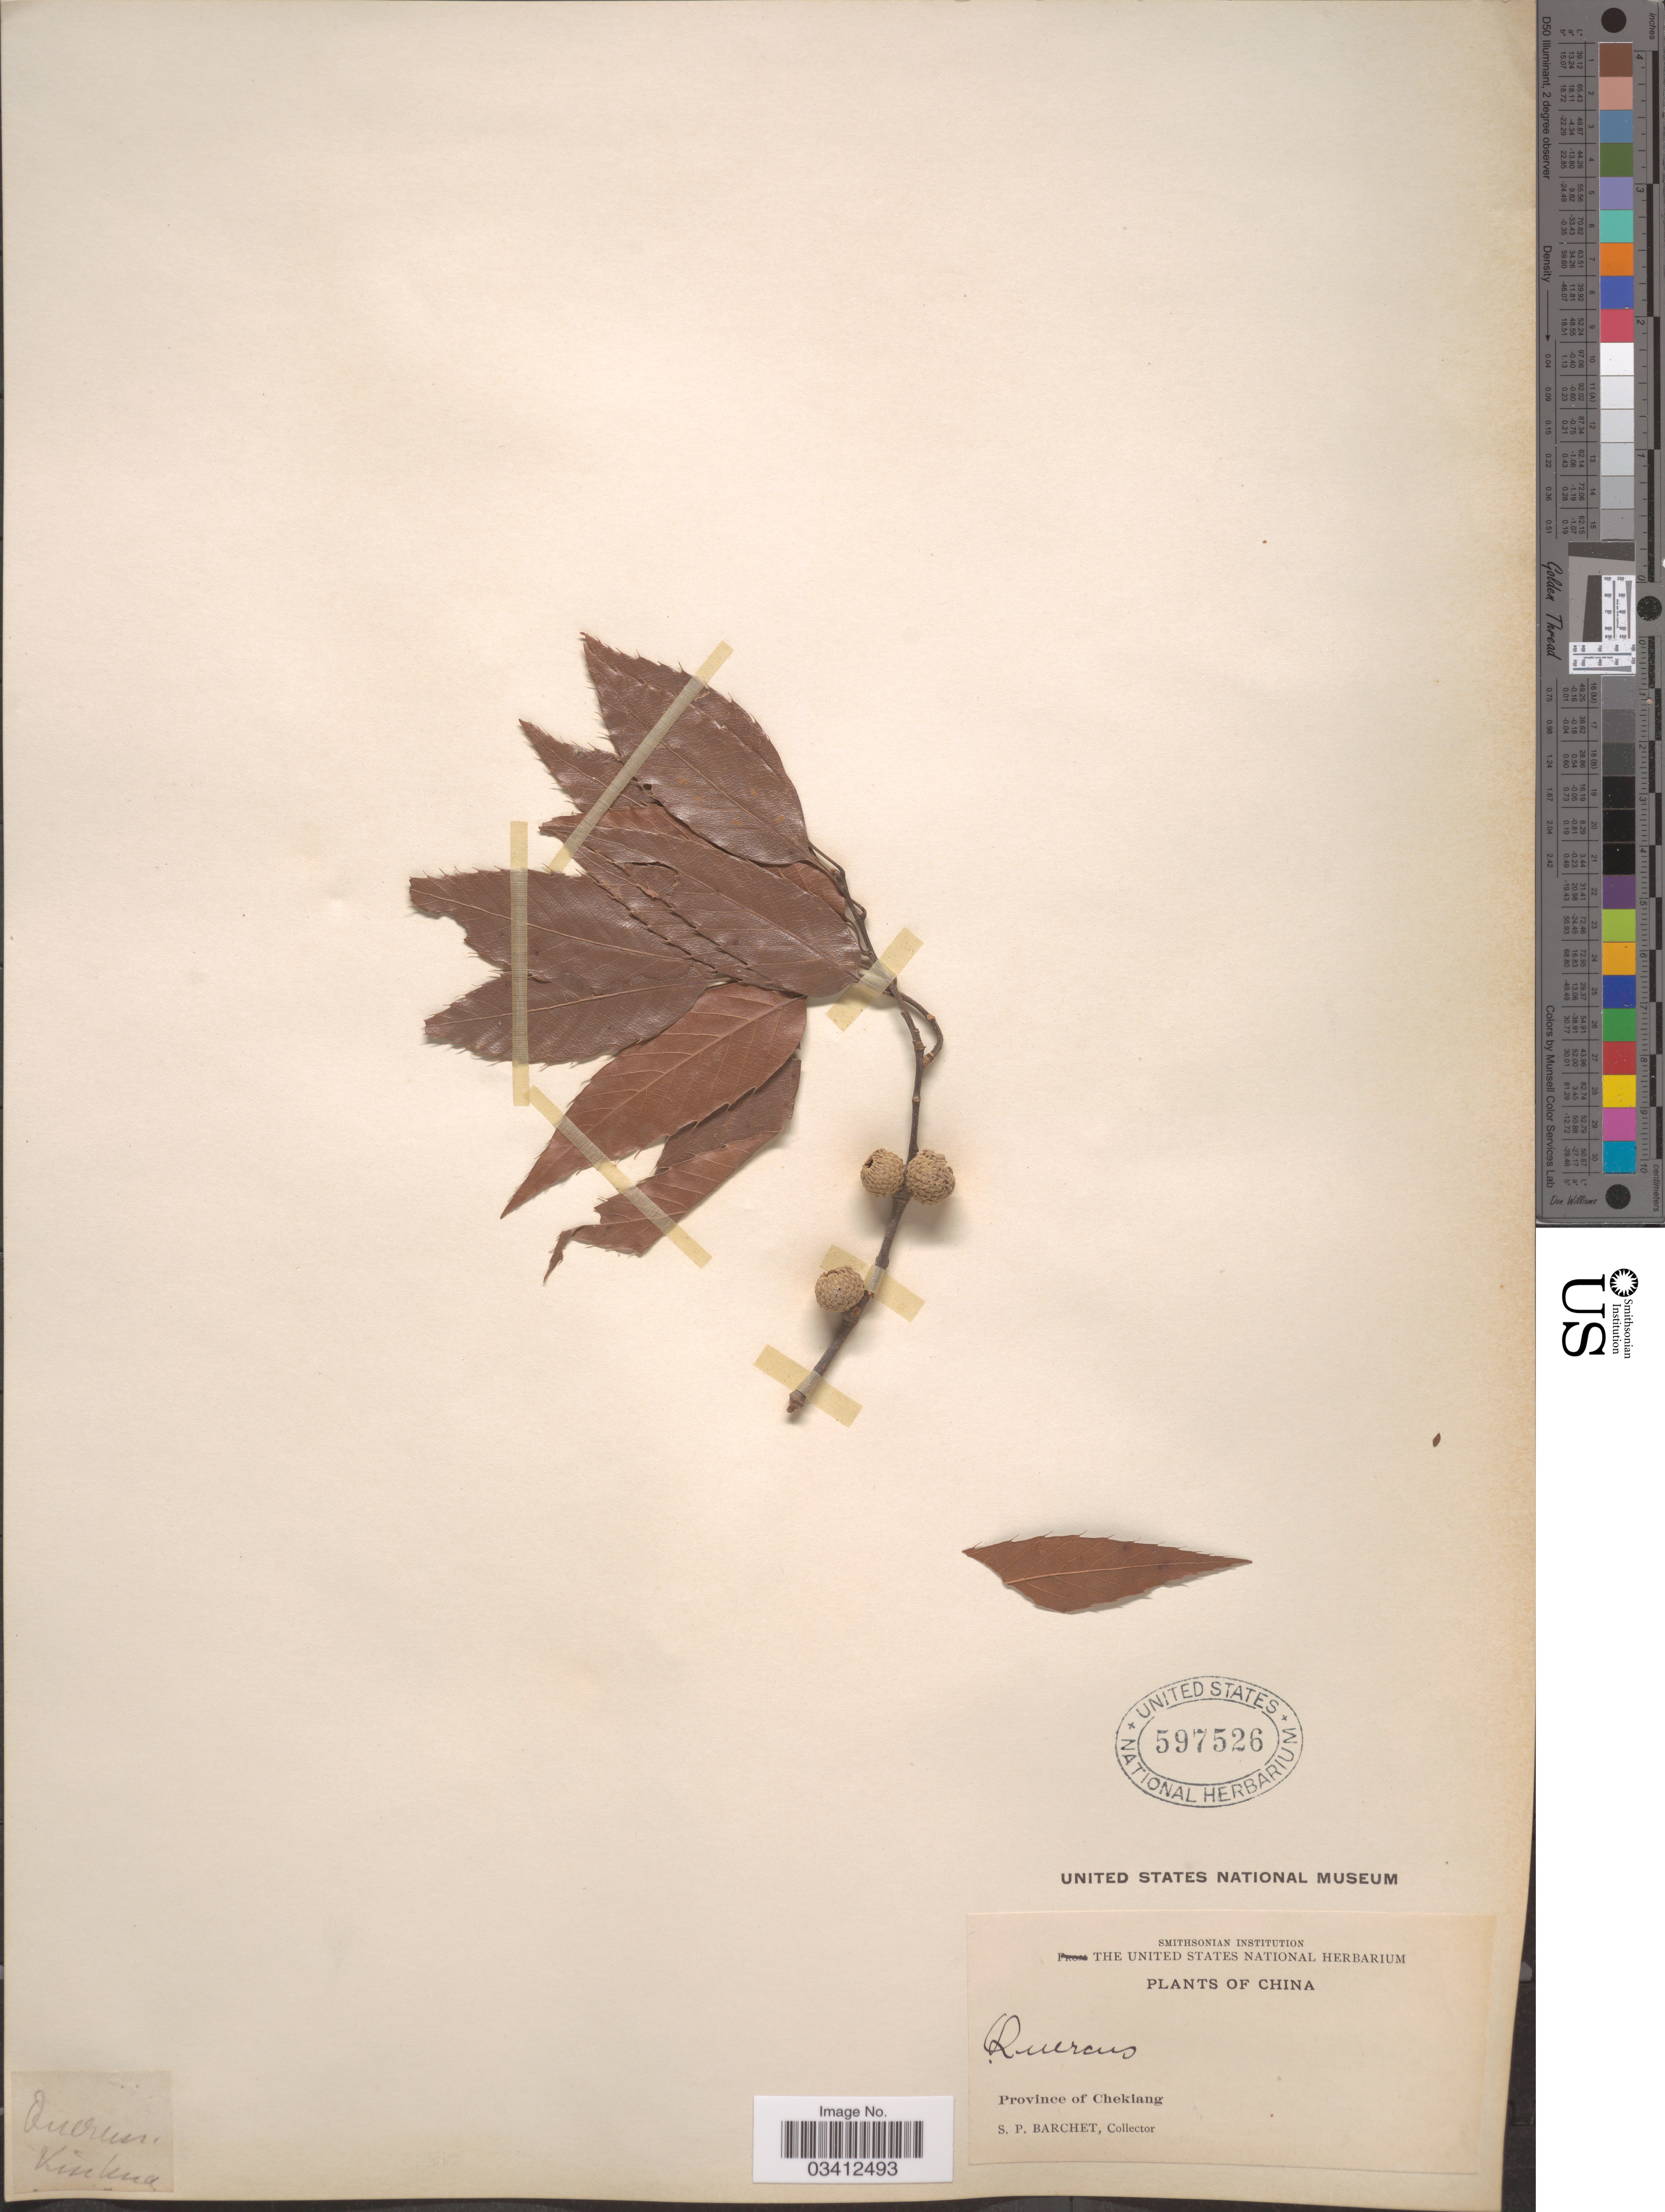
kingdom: Plantae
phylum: Tracheophyta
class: Magnoliopsida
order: Fagales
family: Fagaceae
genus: Quercus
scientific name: Quercus sp.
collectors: S. P. Barchet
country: China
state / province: Zhejiang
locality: Province of Chekiang.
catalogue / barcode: US 597526